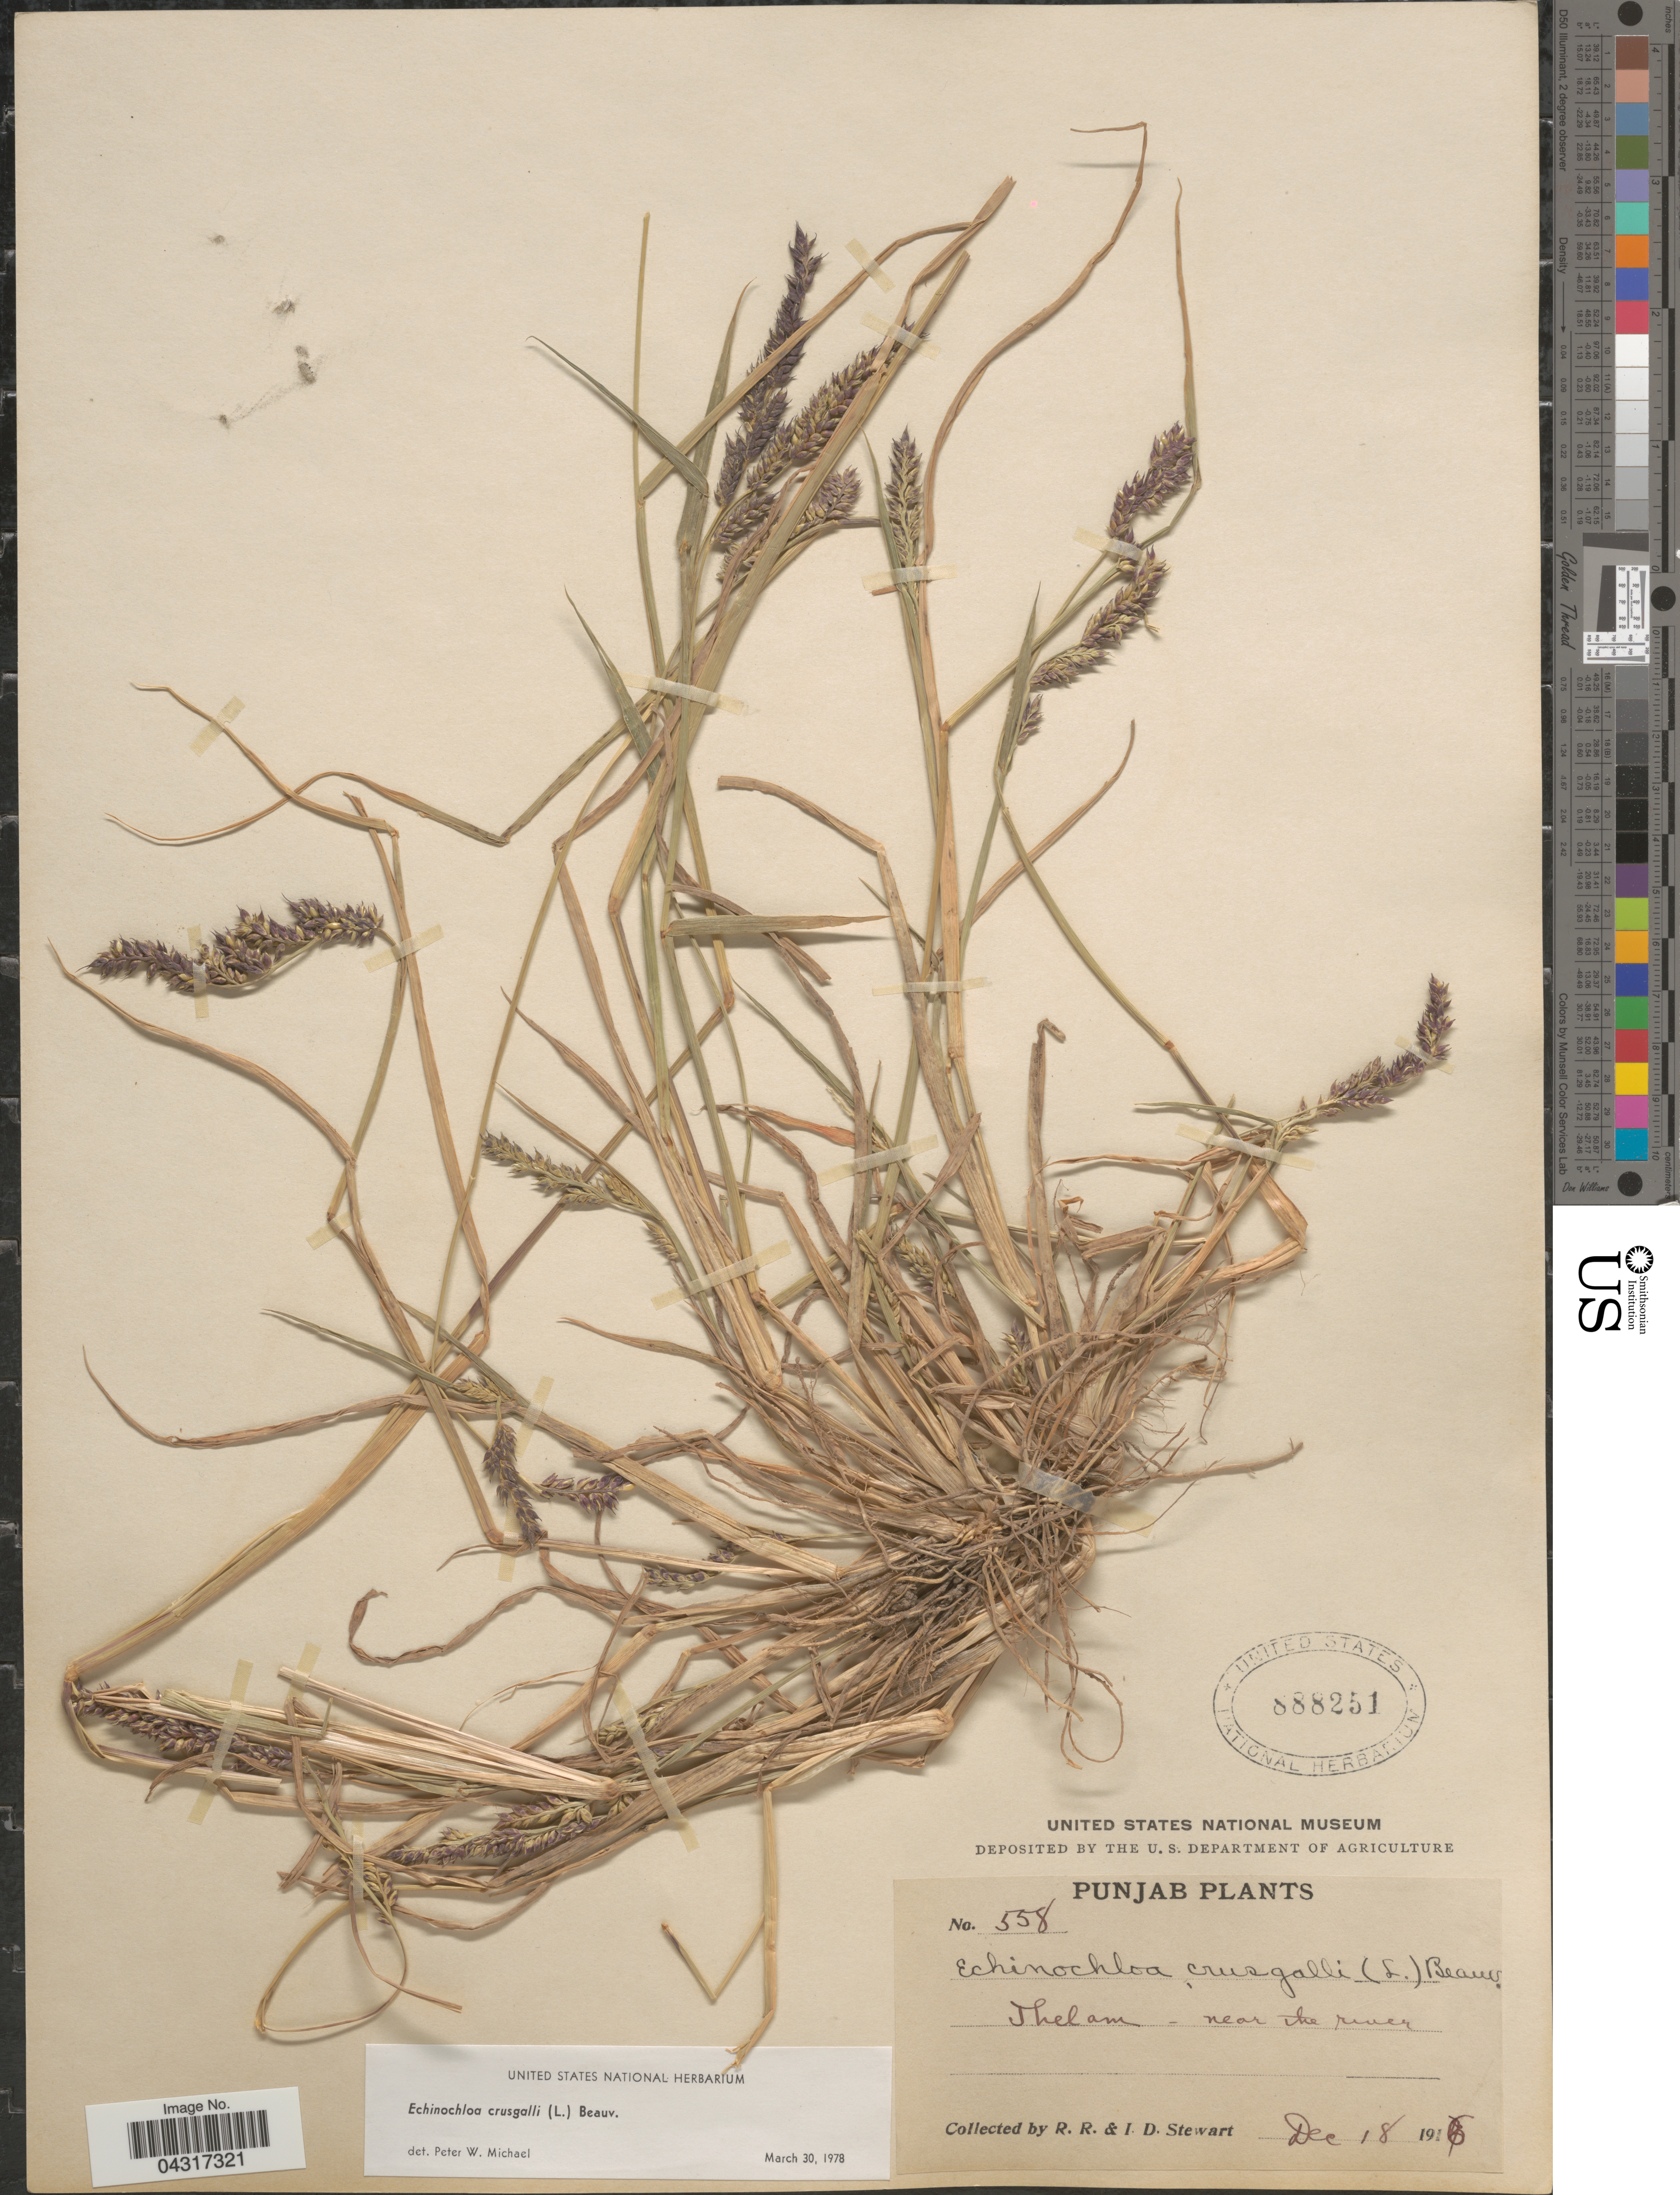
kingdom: Plantae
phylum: Tracheophyta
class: Liliopsida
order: Poales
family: Poaceae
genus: Echinochloa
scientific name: Echinochloa crus-galli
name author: (L.) P. Beauv.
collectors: R. Stewart & I. Stewart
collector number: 558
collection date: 1916-12-18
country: Pakistan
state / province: Punjab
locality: Thelam - near the river.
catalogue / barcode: US 888251